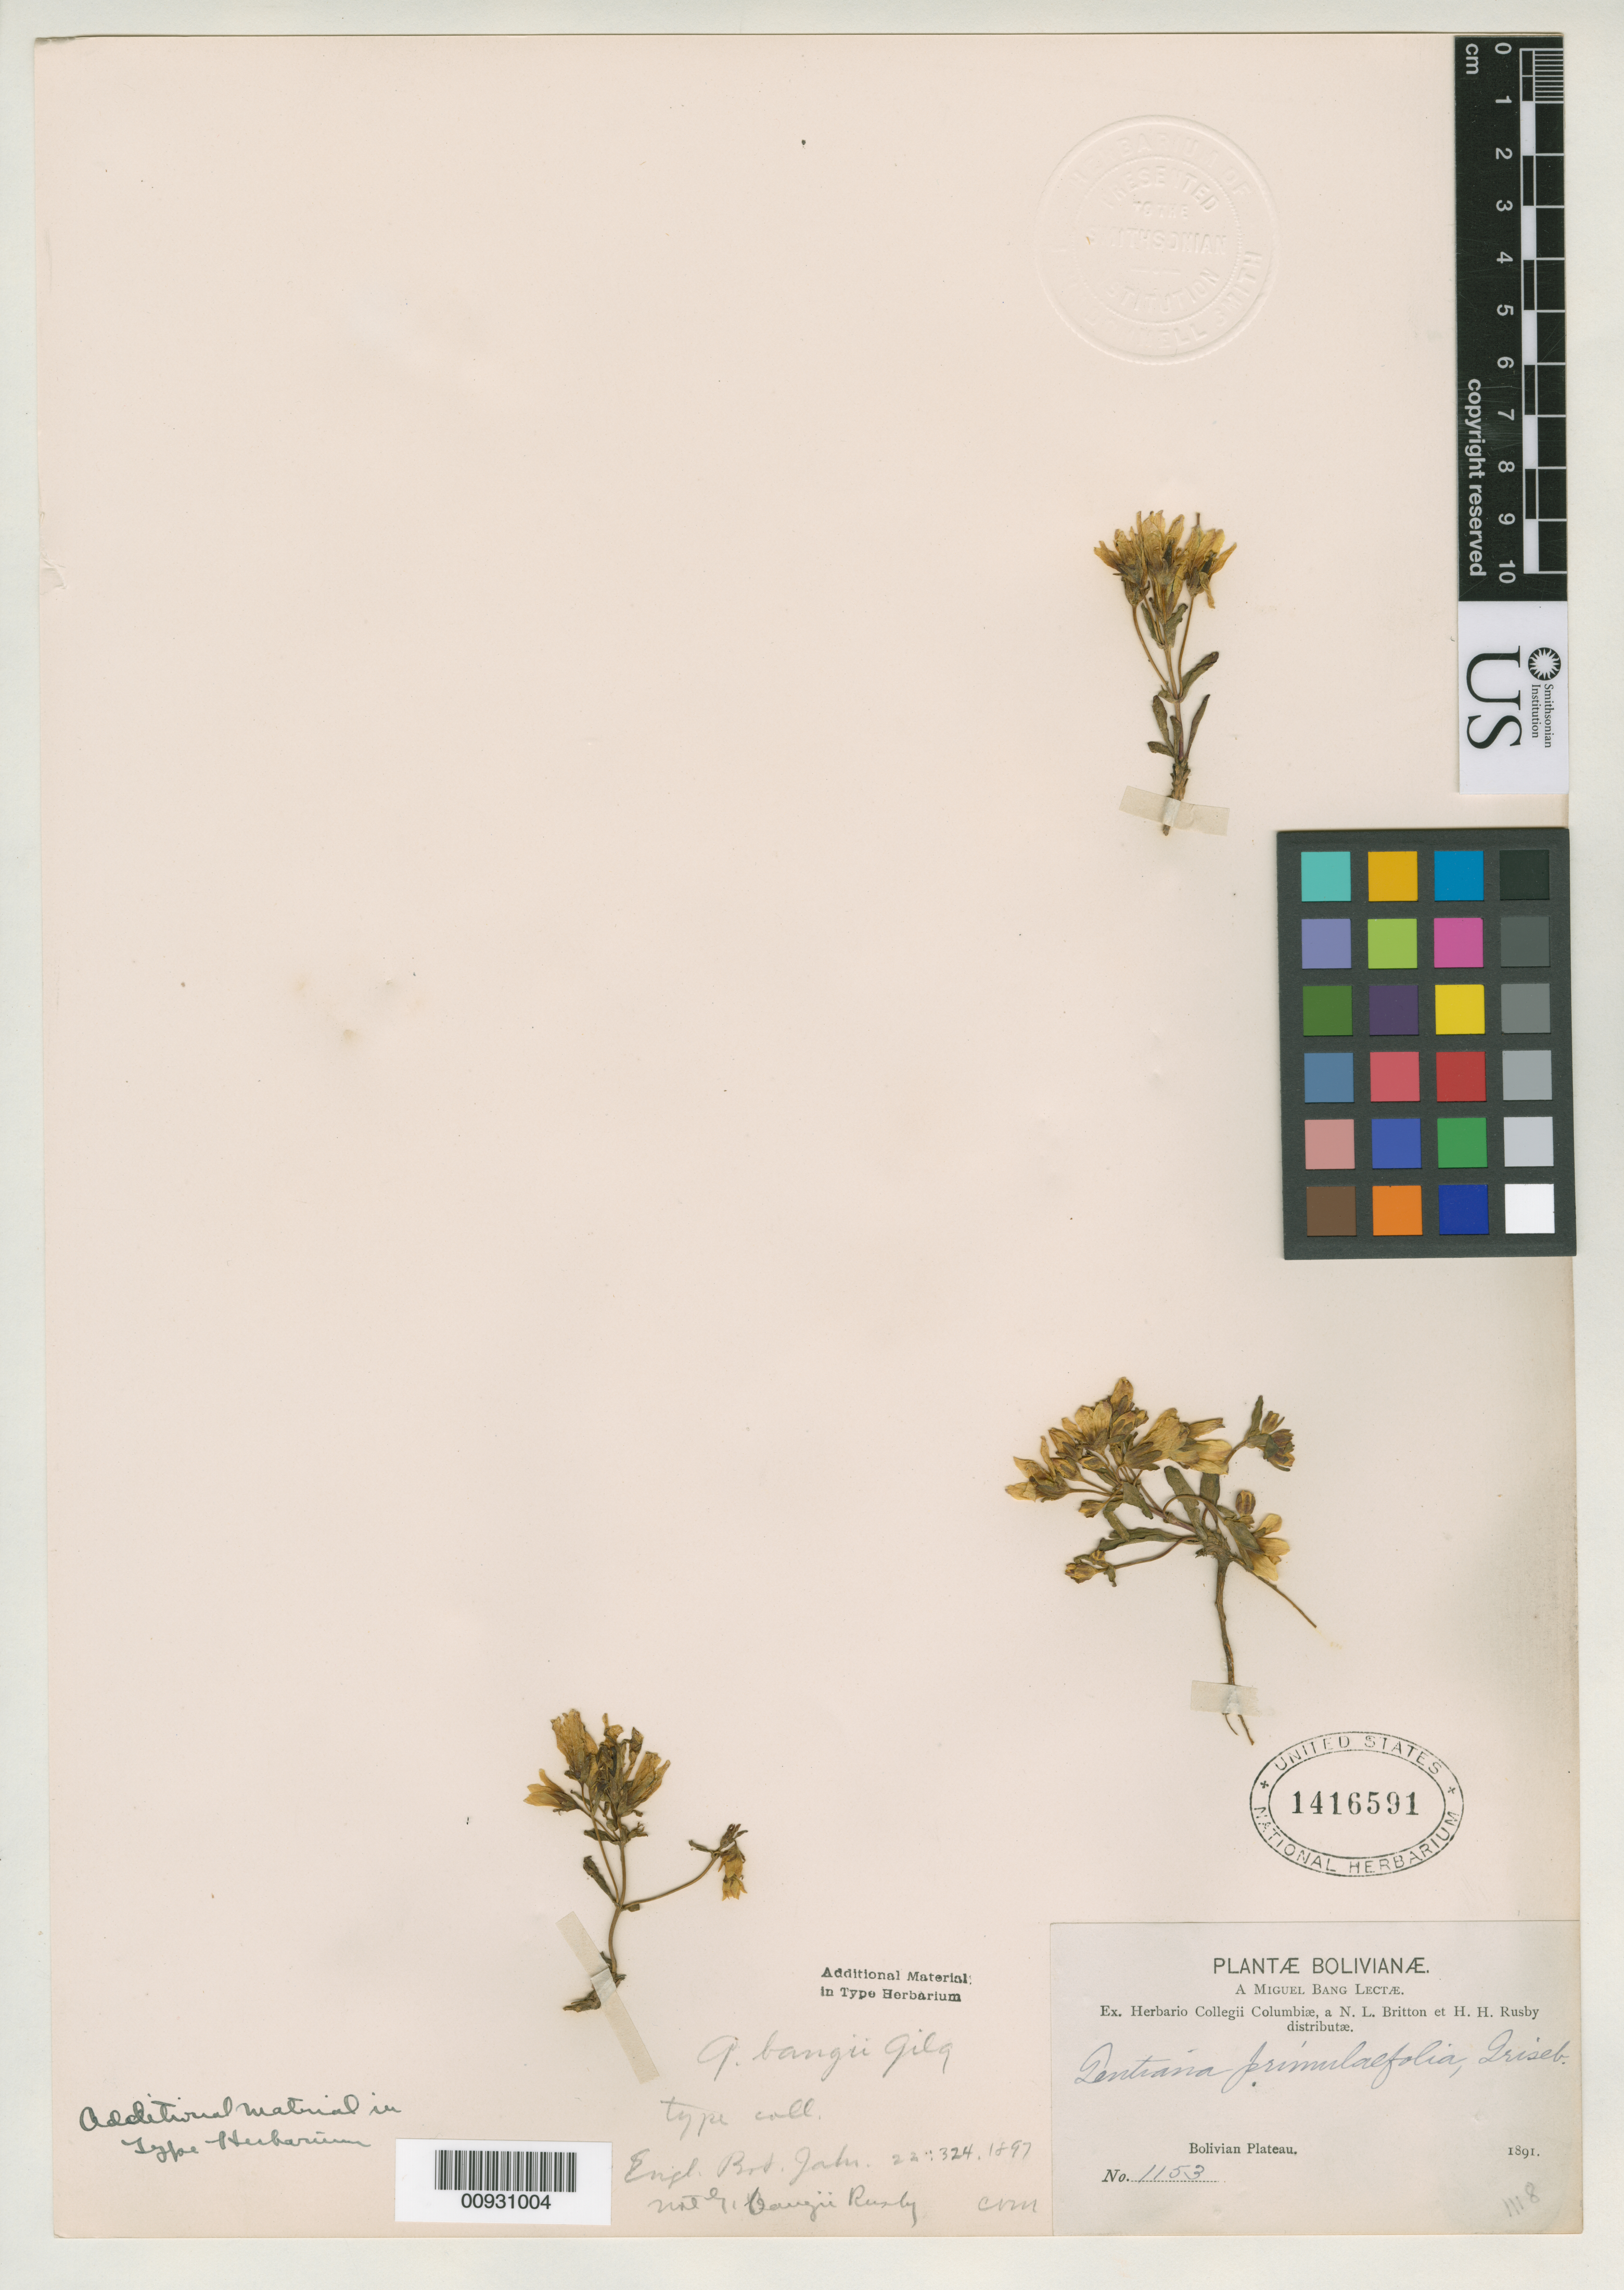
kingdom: Plantae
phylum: Tracheophyta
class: Magnoliopsida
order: Gentianales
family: Gentianaceae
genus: Gentiana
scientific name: Gentiana bangii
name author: Gilg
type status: Isotype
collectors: M. Bang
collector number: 1153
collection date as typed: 1891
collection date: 1891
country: Bolivia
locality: Bolivian Plateau.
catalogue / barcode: US 1416591